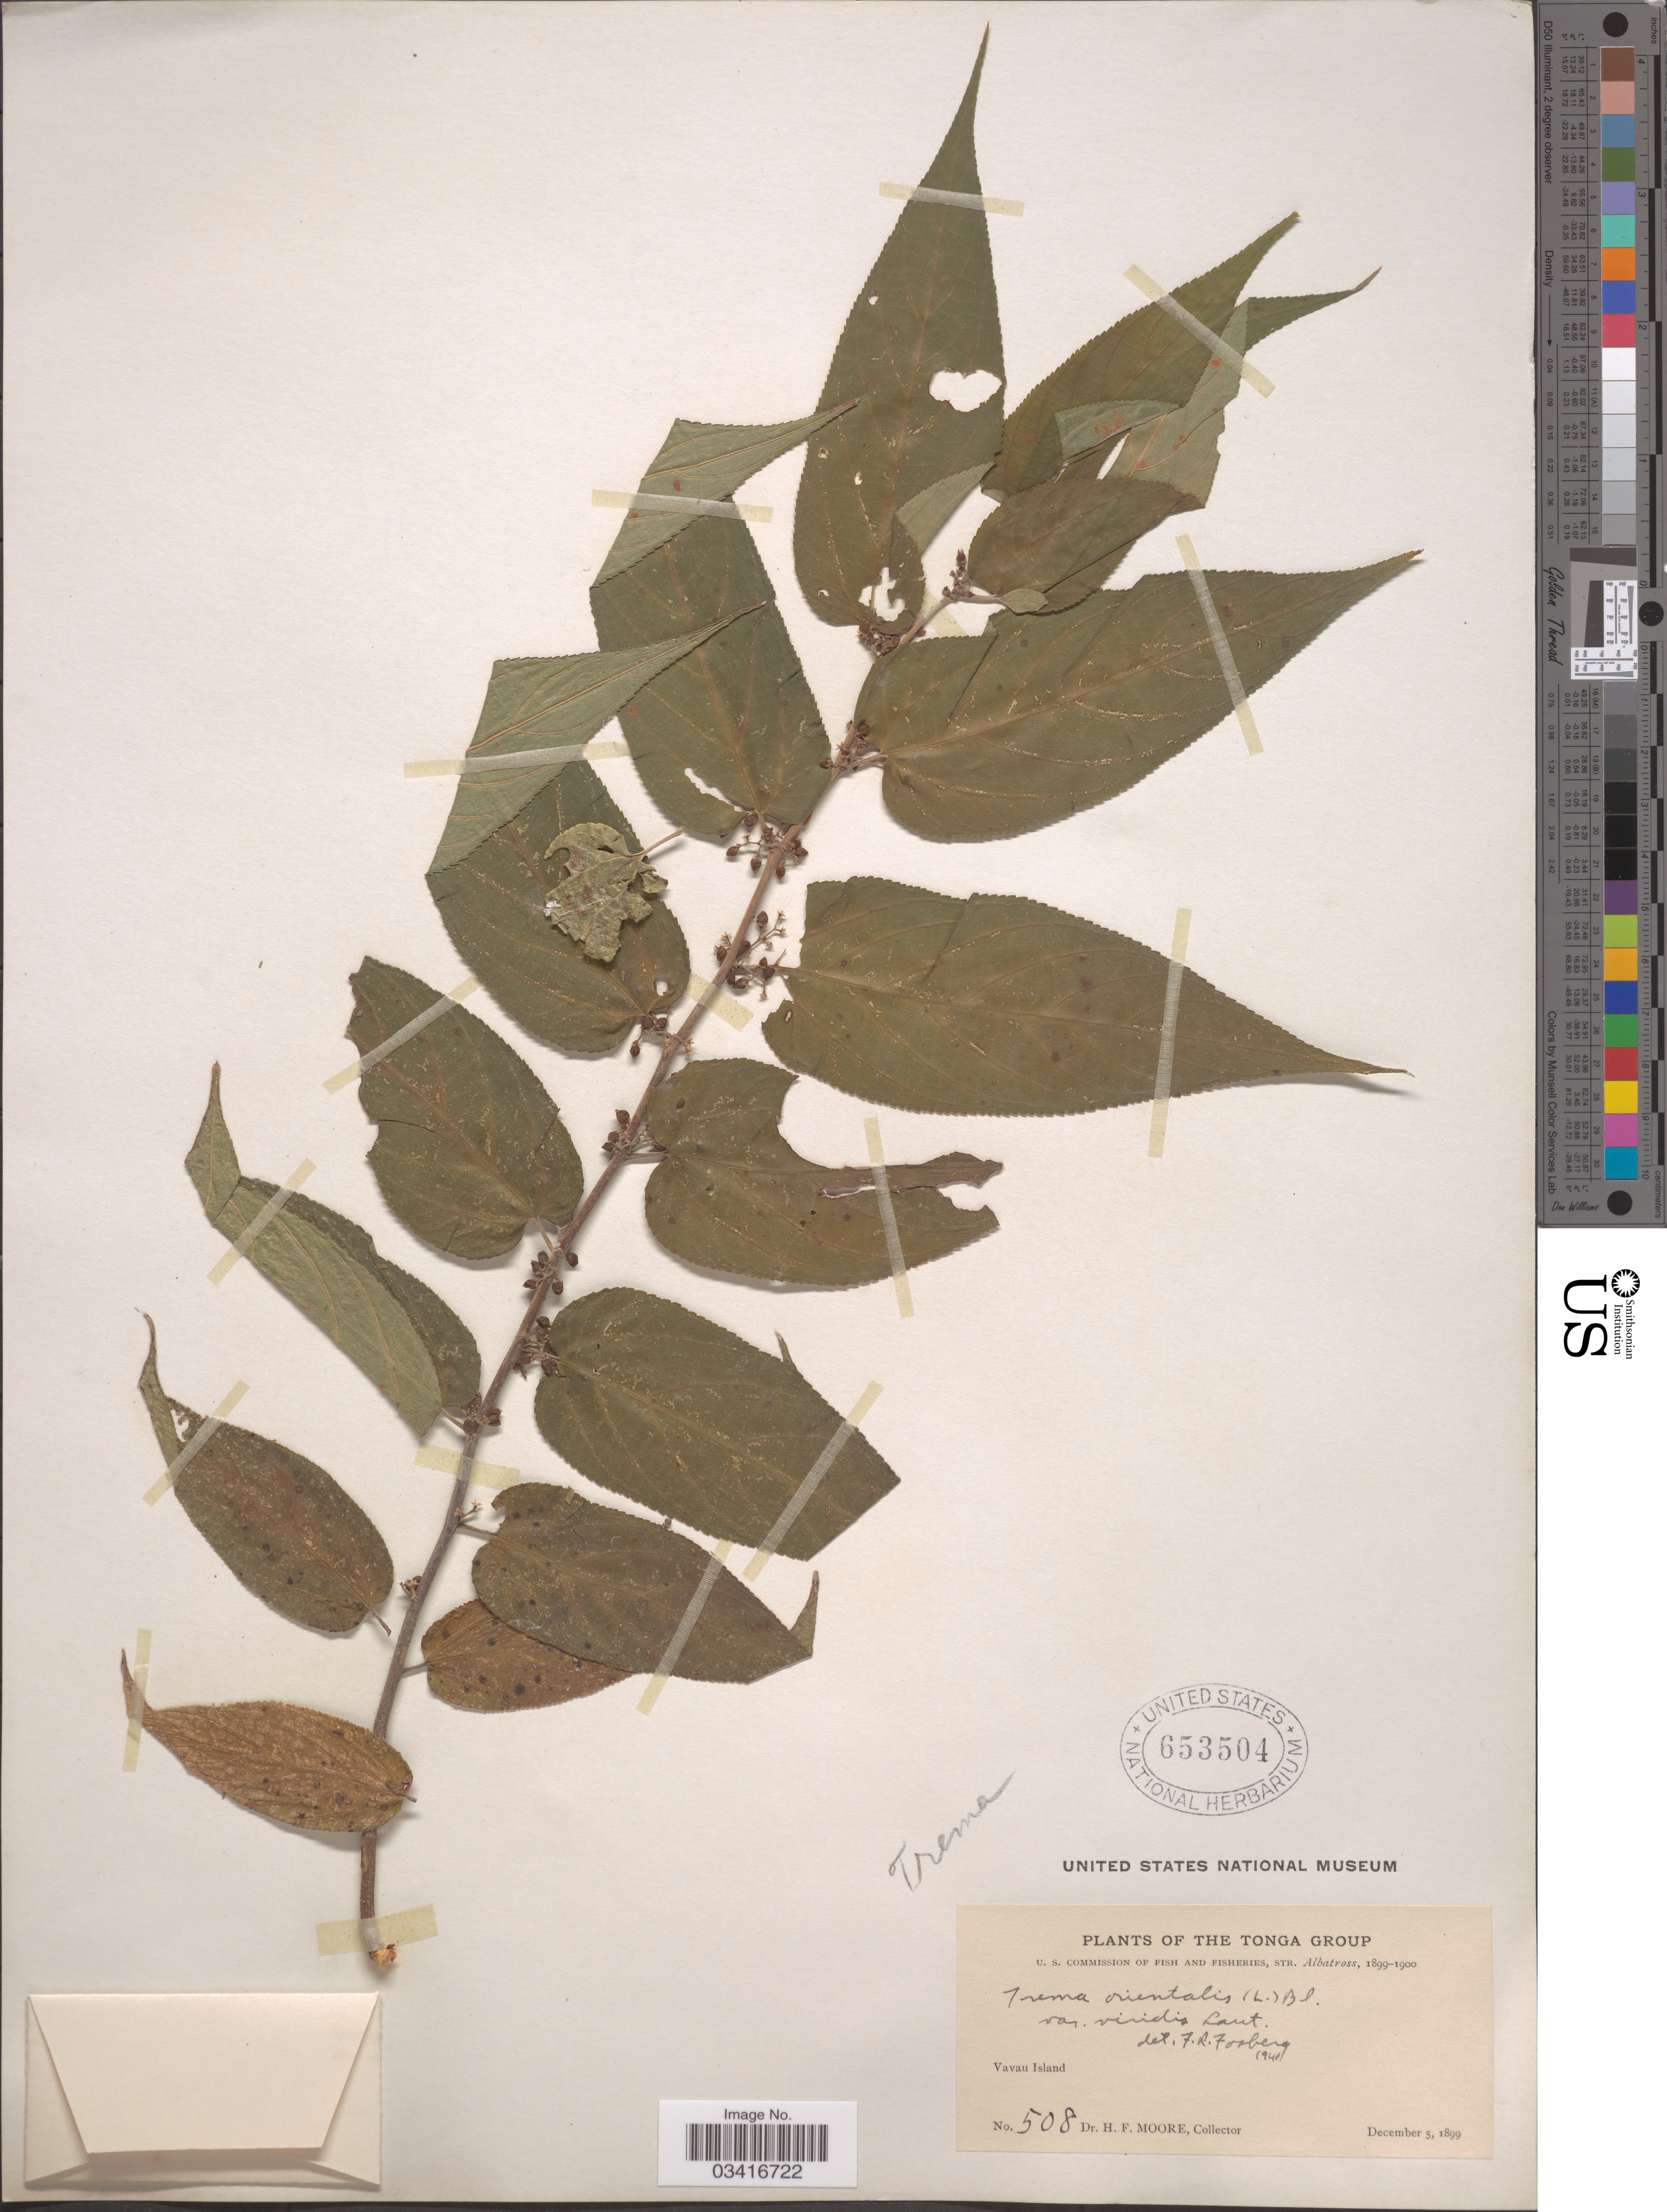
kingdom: Plantae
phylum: Tracheophyta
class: Magnoliopsida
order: Rosales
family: Cannabaceae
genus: Trema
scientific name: Trema orientale var. viridis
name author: (L.) Blume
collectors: H. F. Moore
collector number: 508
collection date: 1899-12-05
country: Tonga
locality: The Tonga Group. Vavau Island.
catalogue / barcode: US 653504